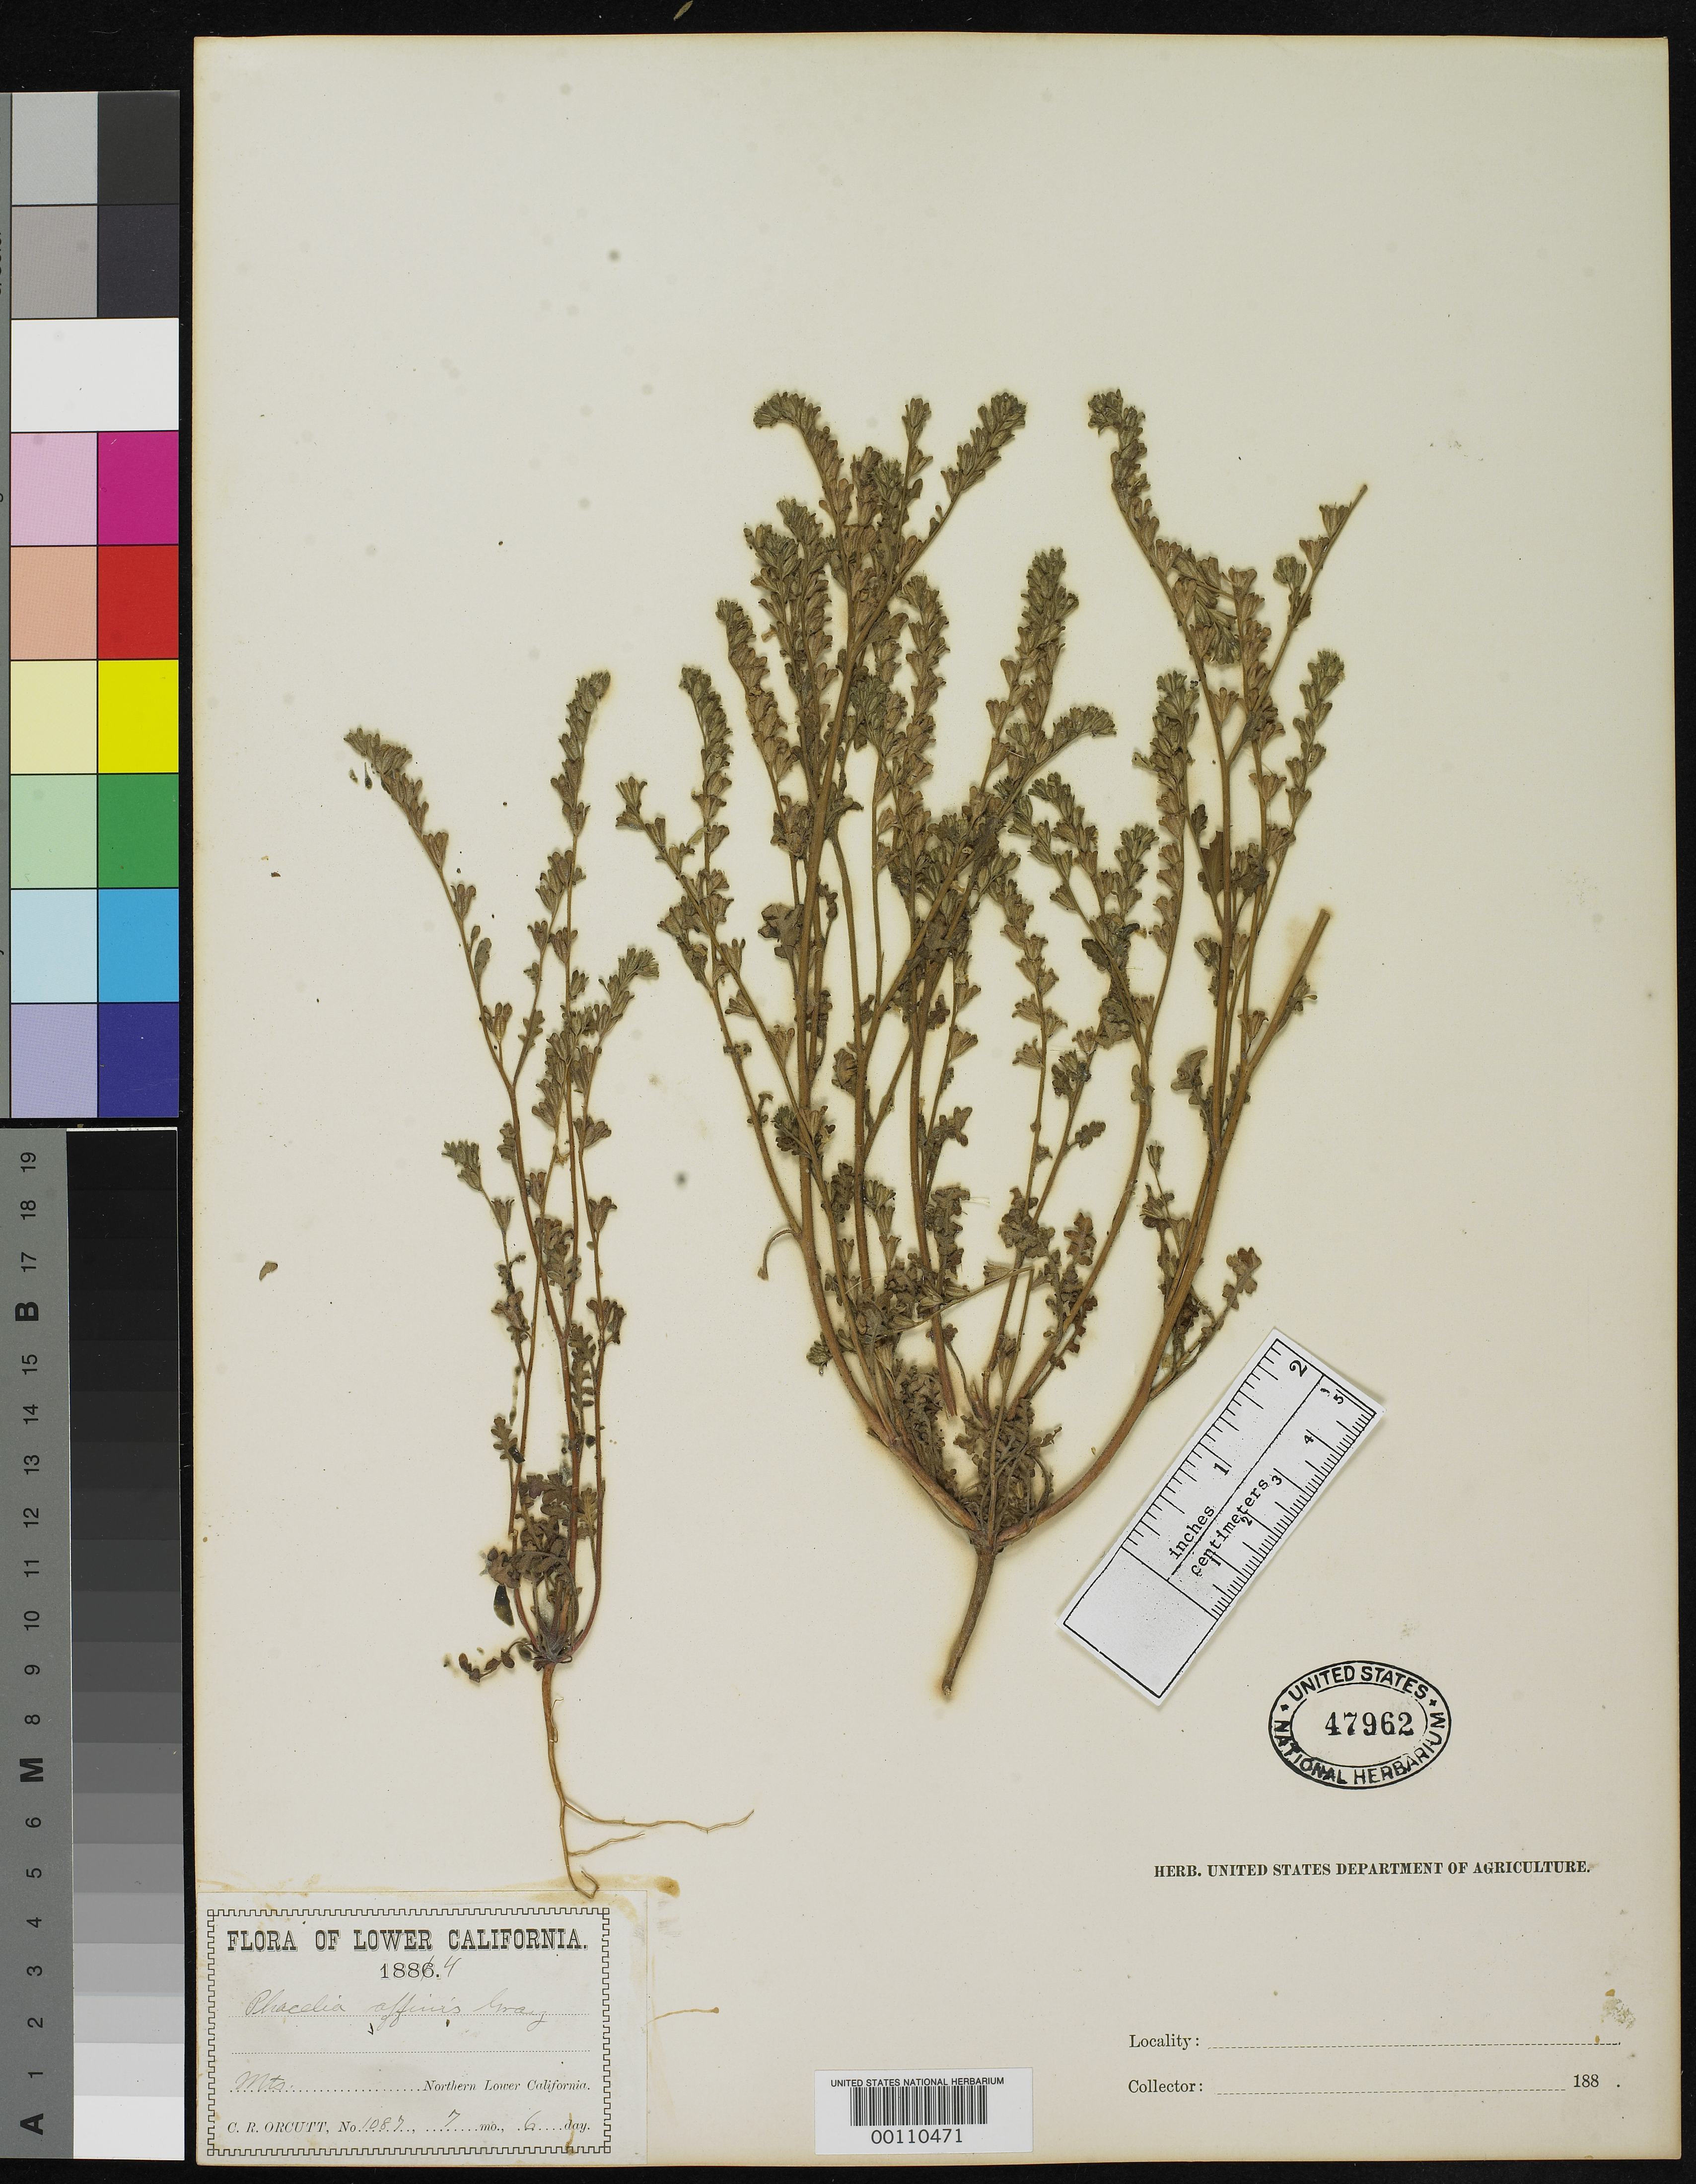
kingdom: Plantae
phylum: Tracheophyta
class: Magnoliopsida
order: Boraginales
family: Hydrophyllaceae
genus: Phacelia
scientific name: Phacelia affinis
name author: A. Gray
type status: Type Collection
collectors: C. R. Orcutt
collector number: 1087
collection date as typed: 05 Jul 1884 to 06 Jul 1884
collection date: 1884-07-05/1884-07-06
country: Mexico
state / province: Baja California Norte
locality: Just below U.S. border.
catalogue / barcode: US 47962